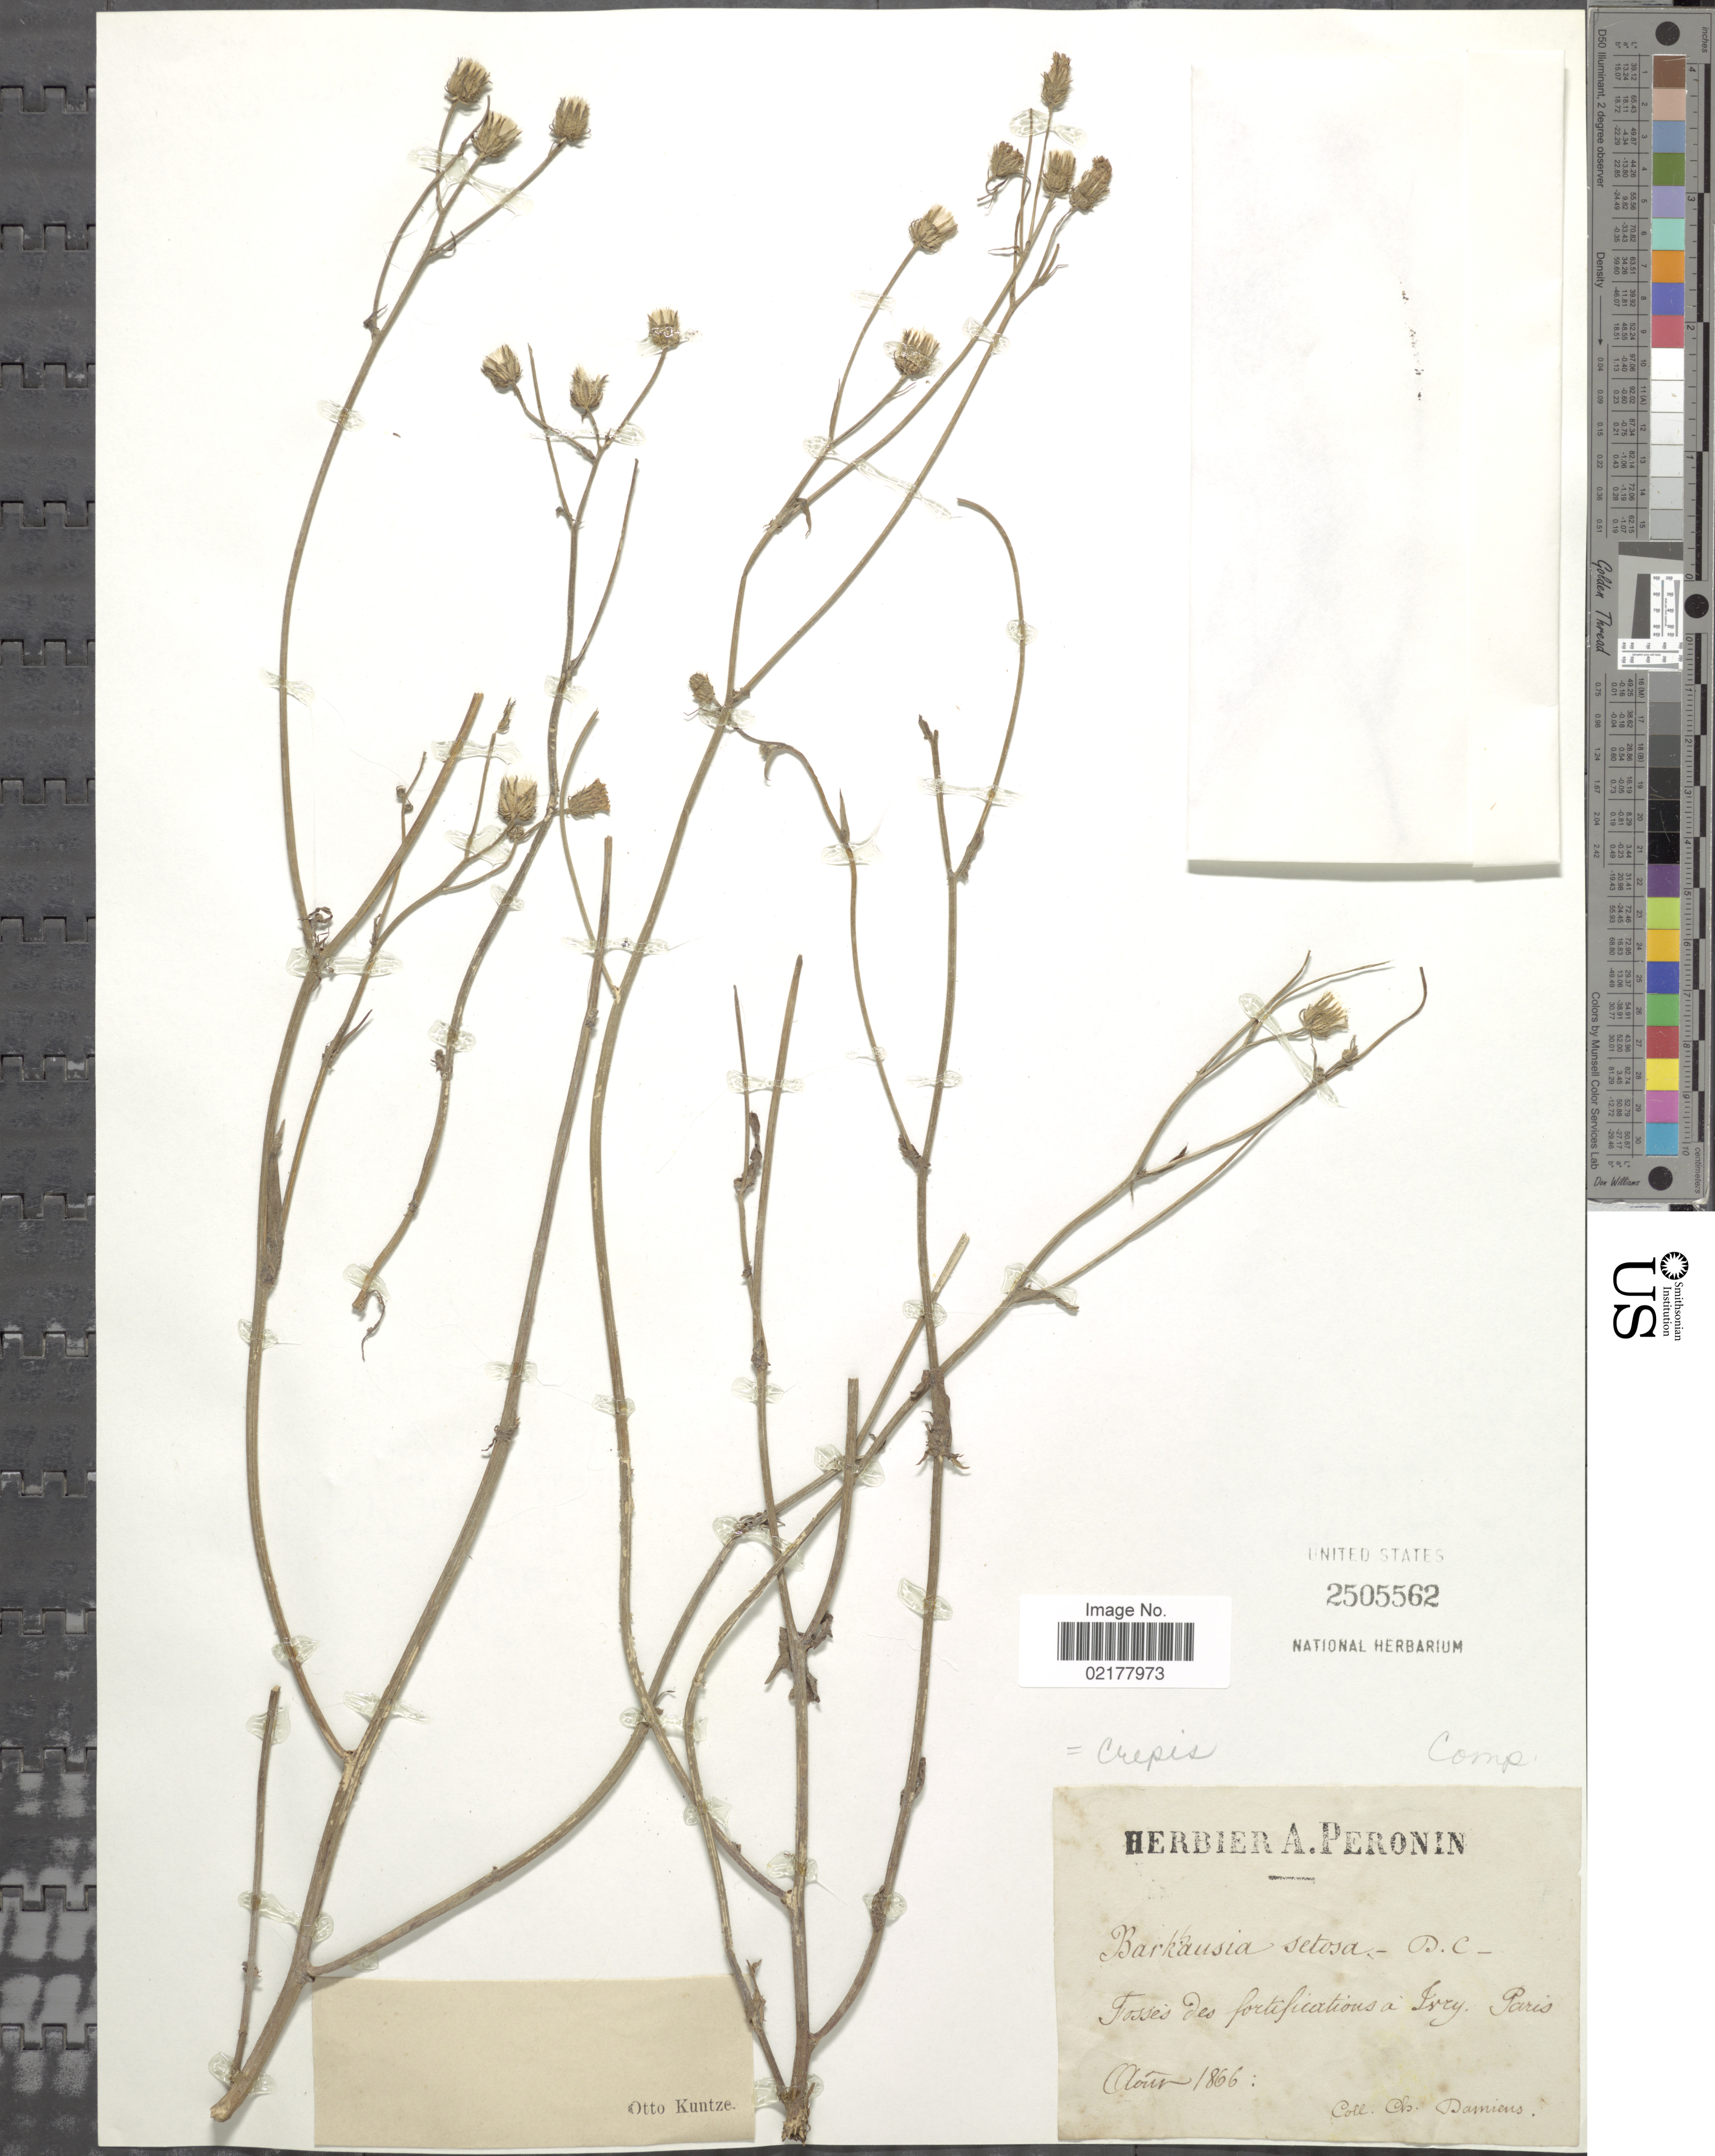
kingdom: Plantae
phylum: Tracheophyta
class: Magnoliopsida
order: Asterales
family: Asteraceae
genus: Crepis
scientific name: Crepis setosa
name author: Haller f.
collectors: C. Damiens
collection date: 1866-08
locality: Tosses des fortifications a Ivry. [interpreted] Paris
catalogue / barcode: US 2505562